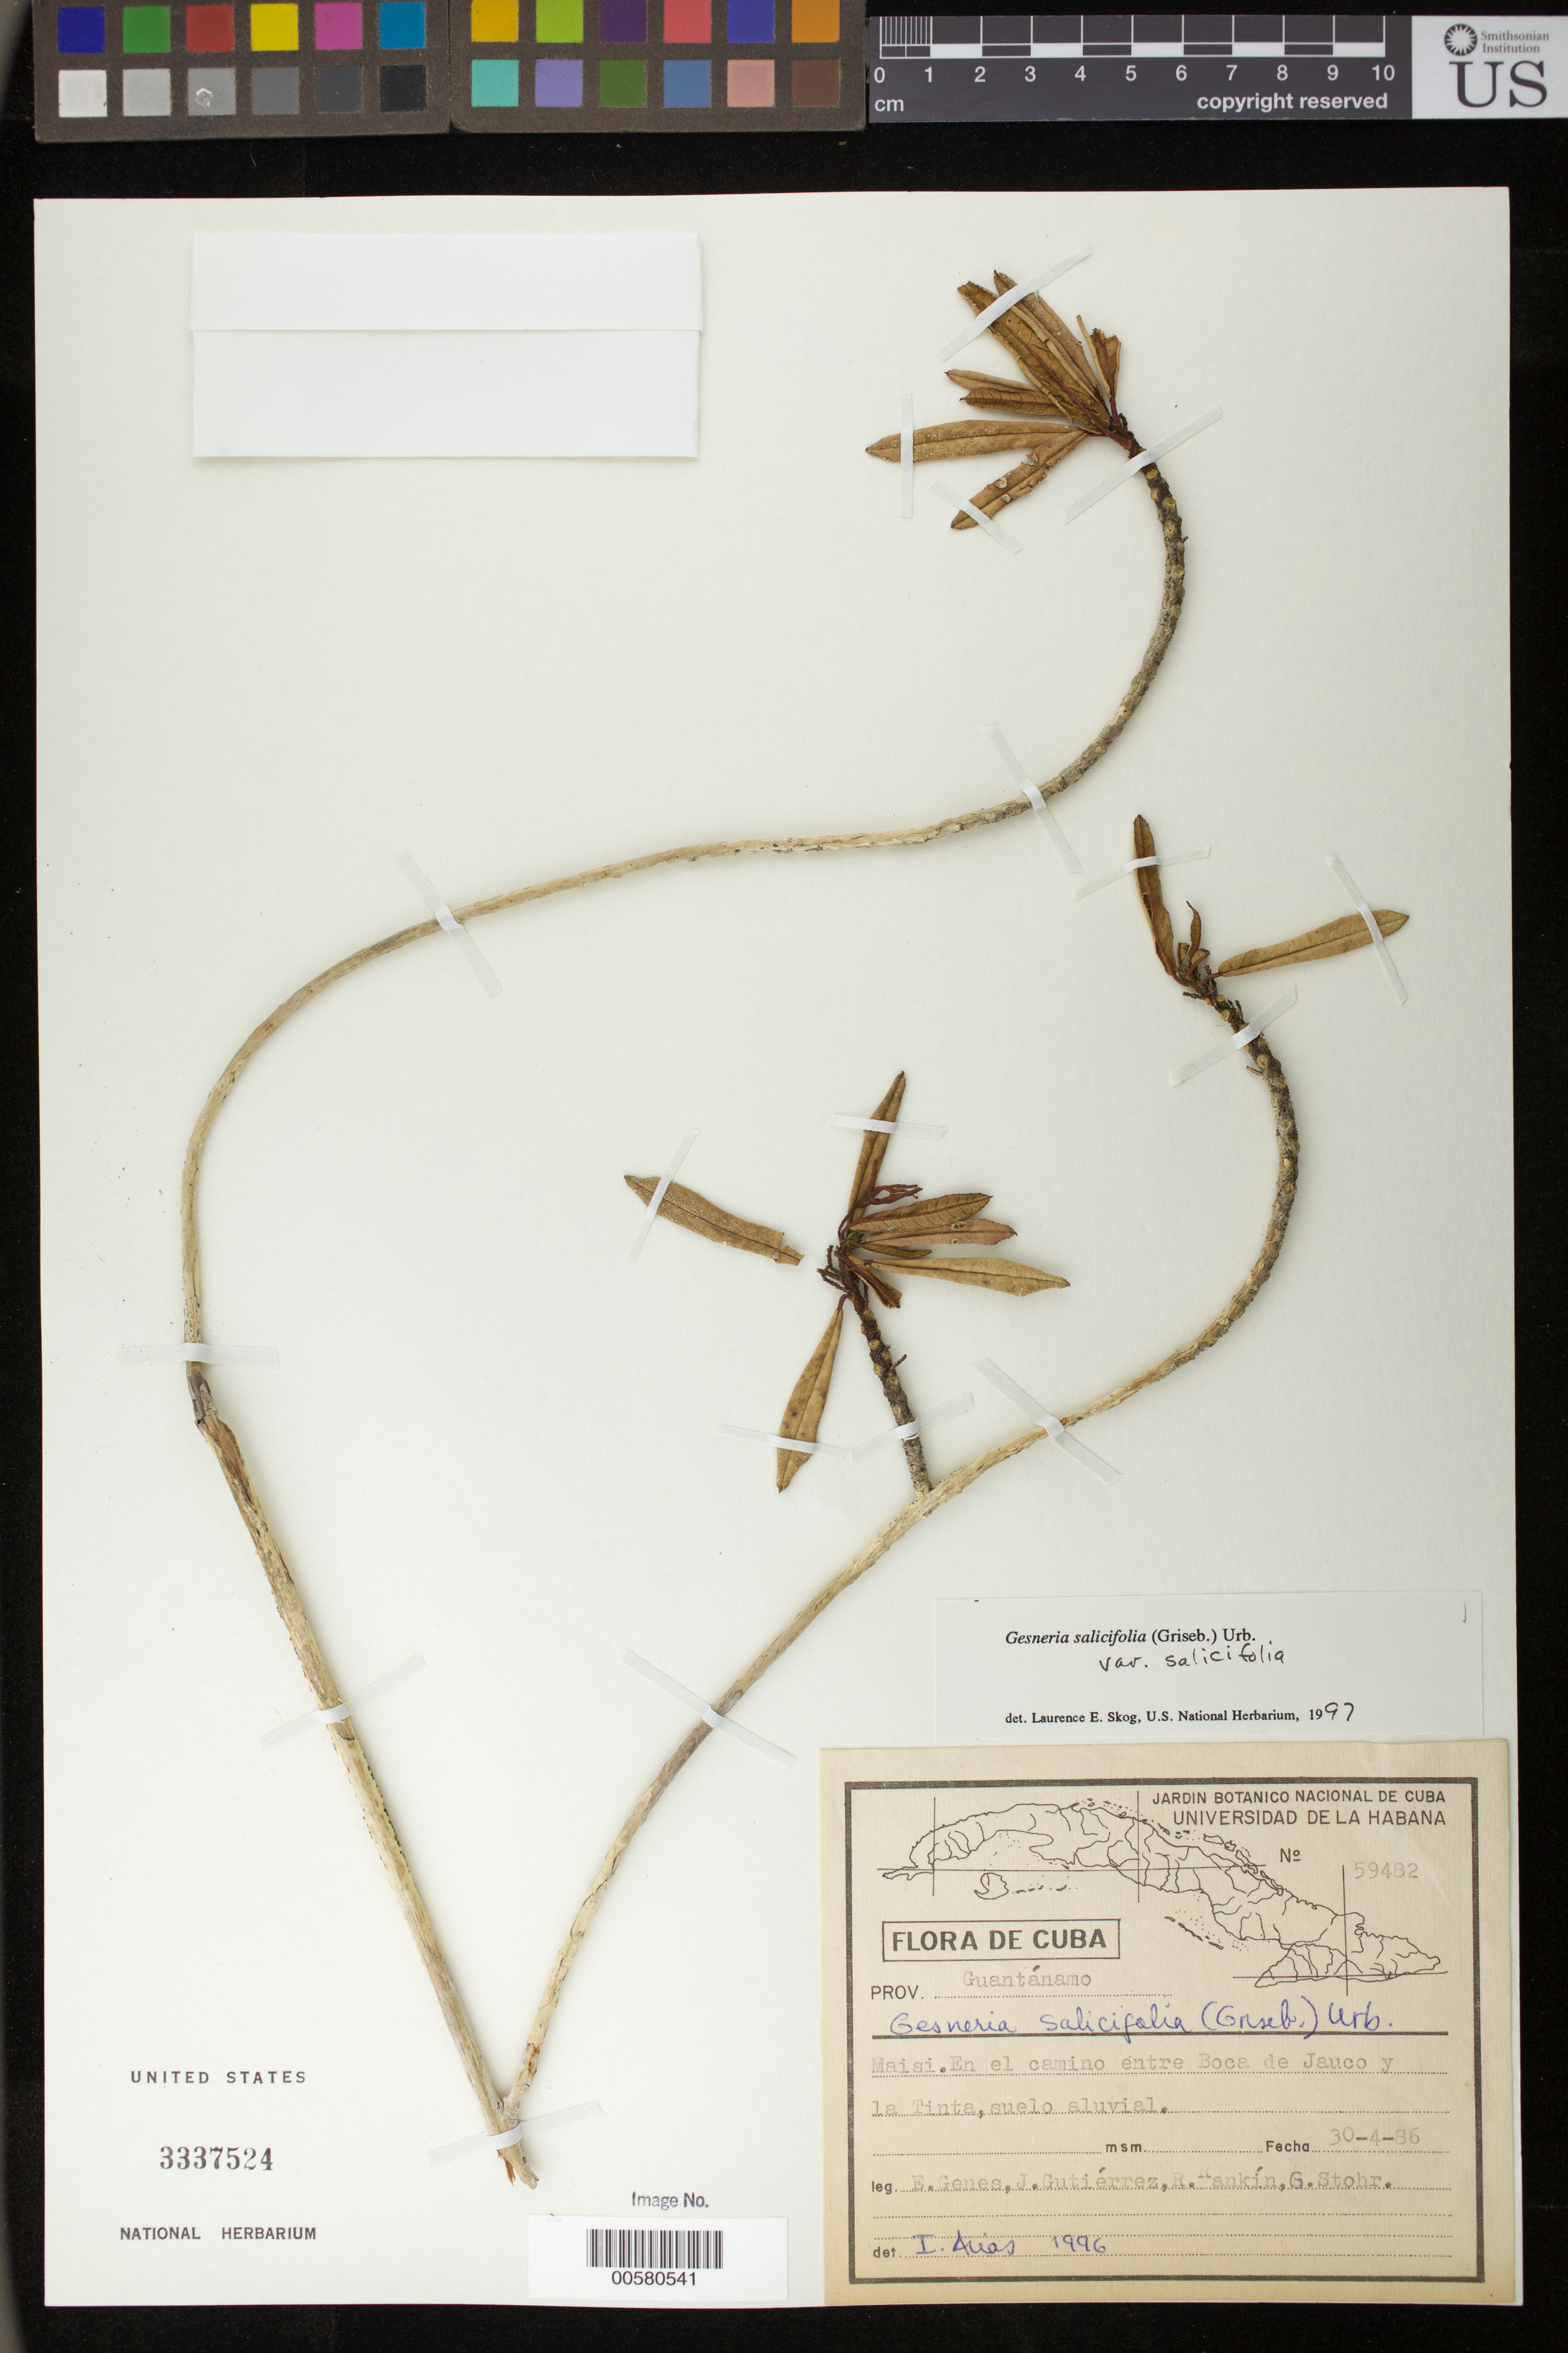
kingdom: Plantae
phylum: Tracheophyta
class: Magnoliopsida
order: Lamiales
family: Gesneriaceae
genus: Gesneria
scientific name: Gesneria salicifolia var. salicifolia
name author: (Griseb.) Urb.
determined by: Skog, Laurence E.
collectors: E. Genes, J. Gutierrez, R. Rankin Rodriguez & G. Stohr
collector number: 59482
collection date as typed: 30 Apr 1986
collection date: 1986-04-30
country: Cuba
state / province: Guantánamo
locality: Maisi; en el camino entre Boca de Jauco y la Tinta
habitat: Suelo aluvial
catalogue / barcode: US 3337524